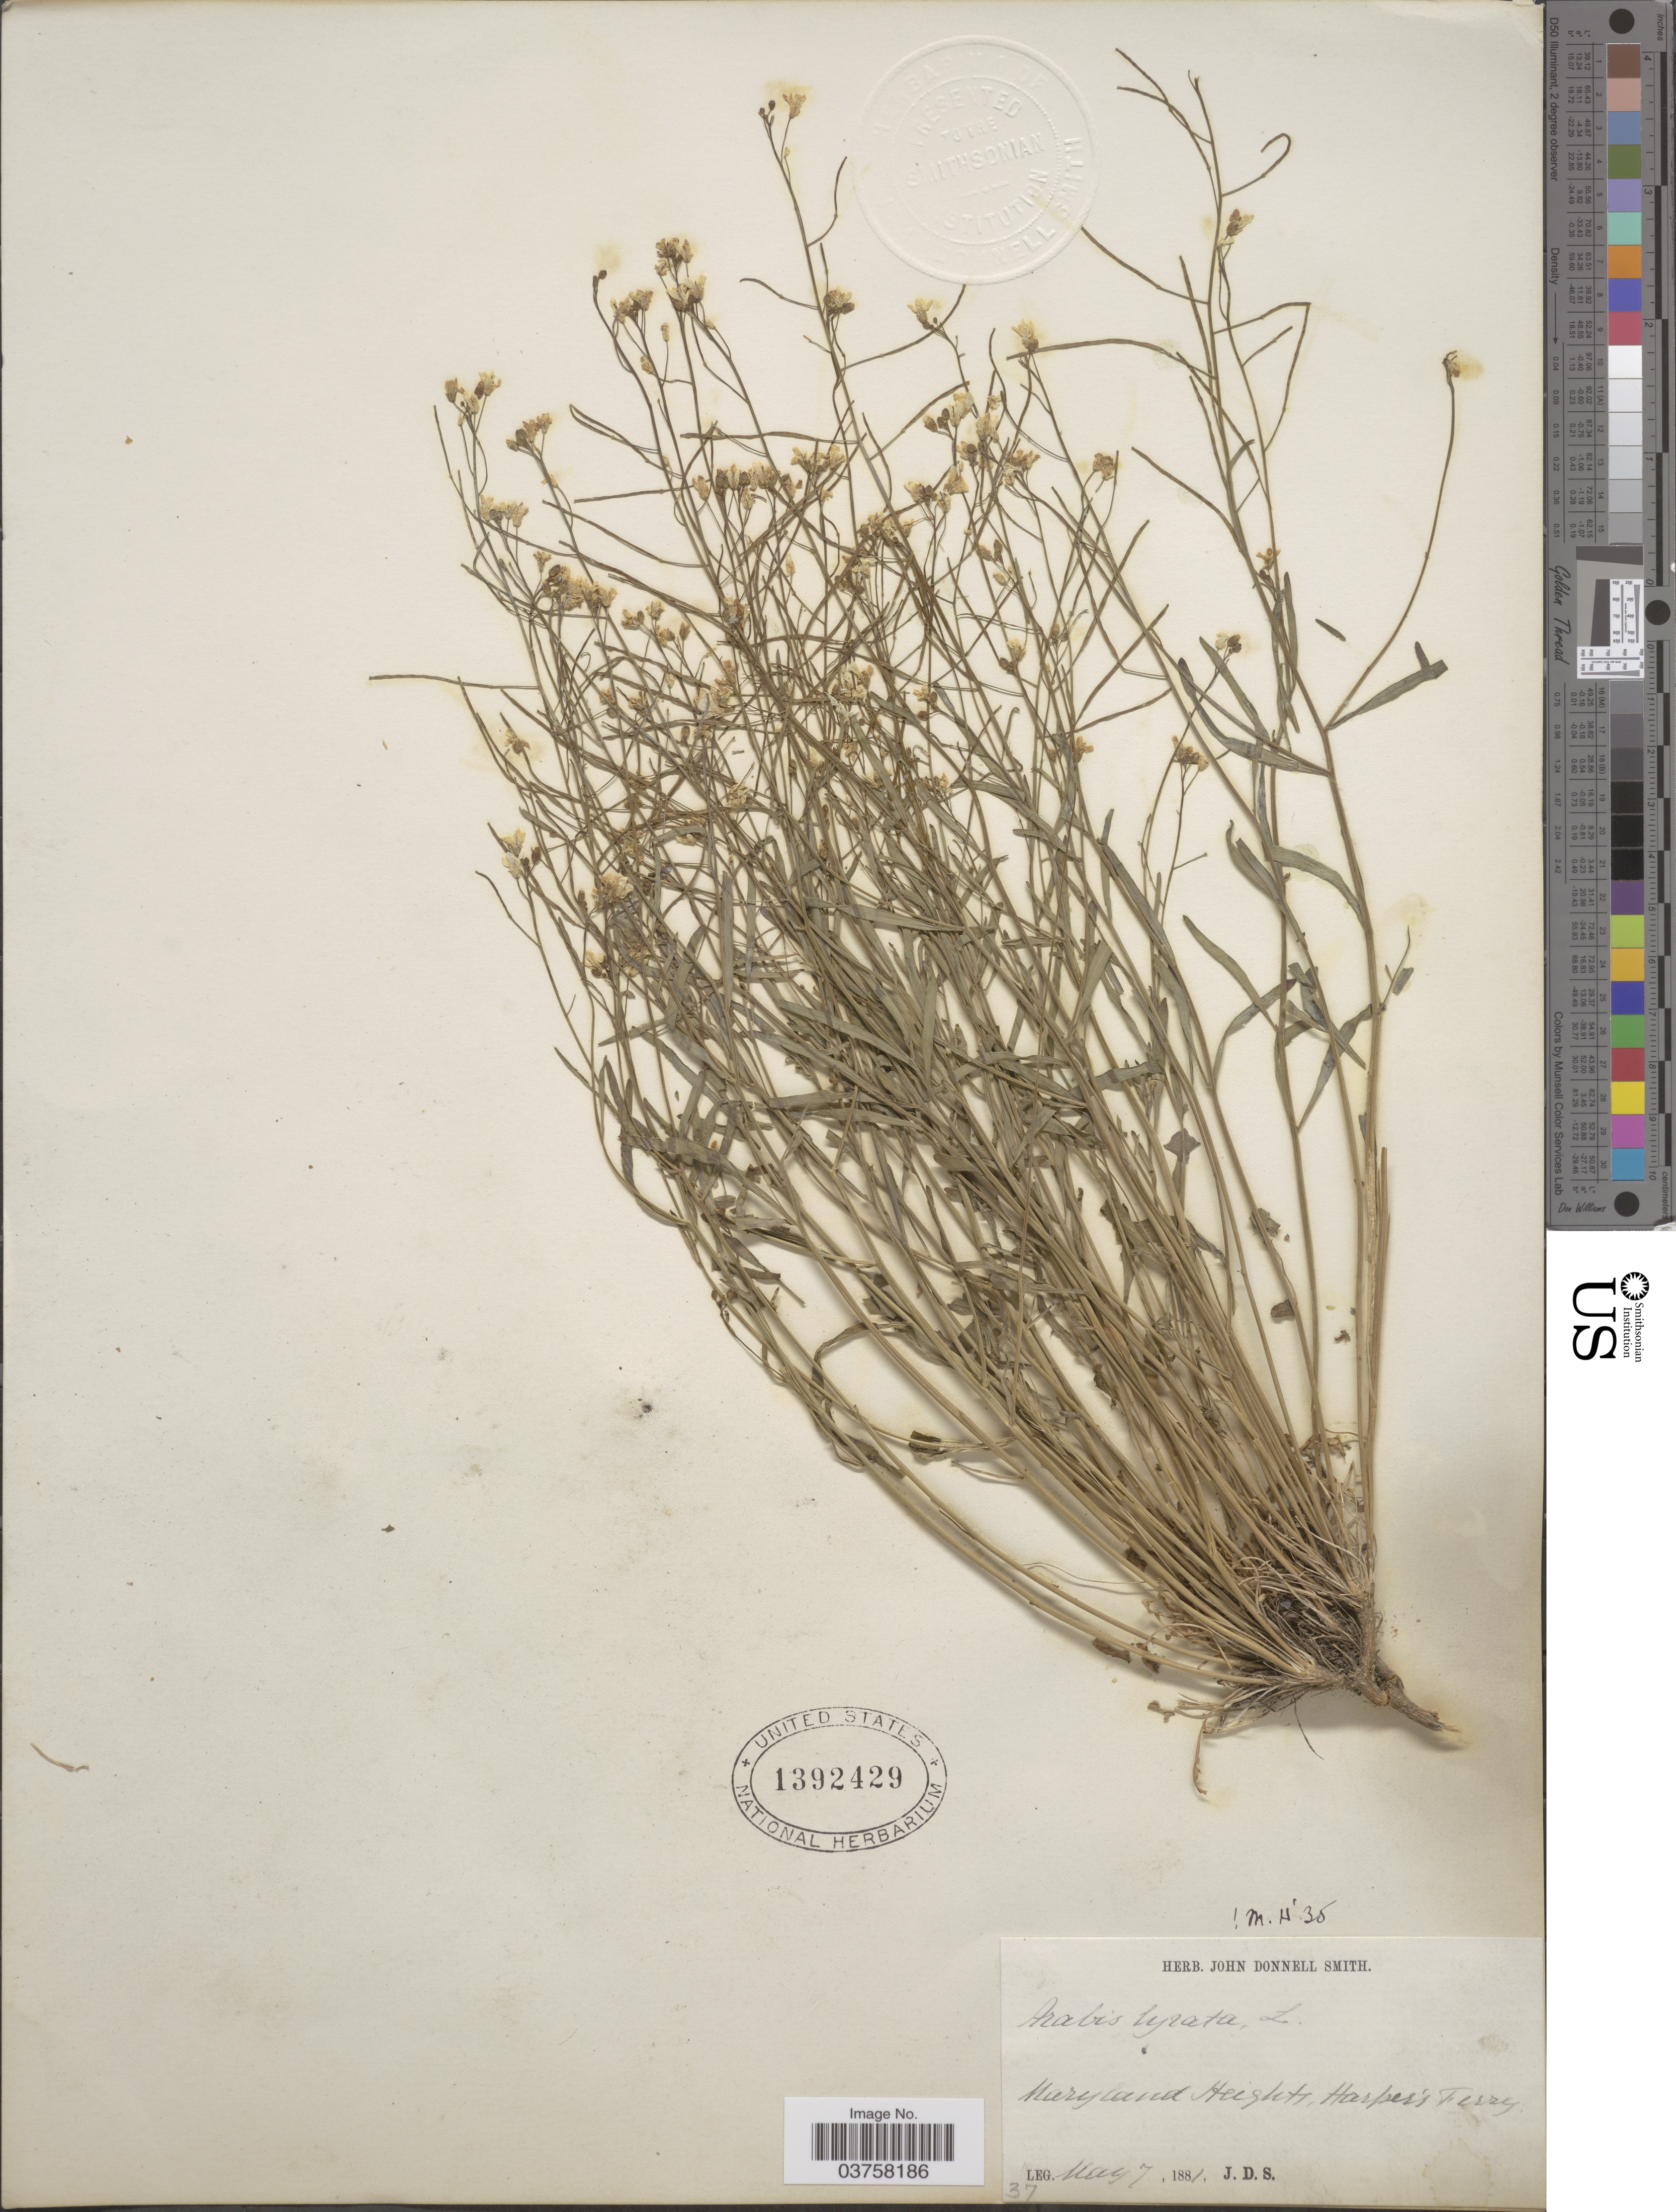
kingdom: Plantae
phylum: Tracheophyta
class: Magnoliopsida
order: Brassicales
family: Brassicaceae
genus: Arabis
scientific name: Arabis lyrata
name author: L.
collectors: J. Donnell Smith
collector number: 37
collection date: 1881-05-07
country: United States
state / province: Maryland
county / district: Washngton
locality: Maryland Heights, Harper's Ferry.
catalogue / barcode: US 1392429